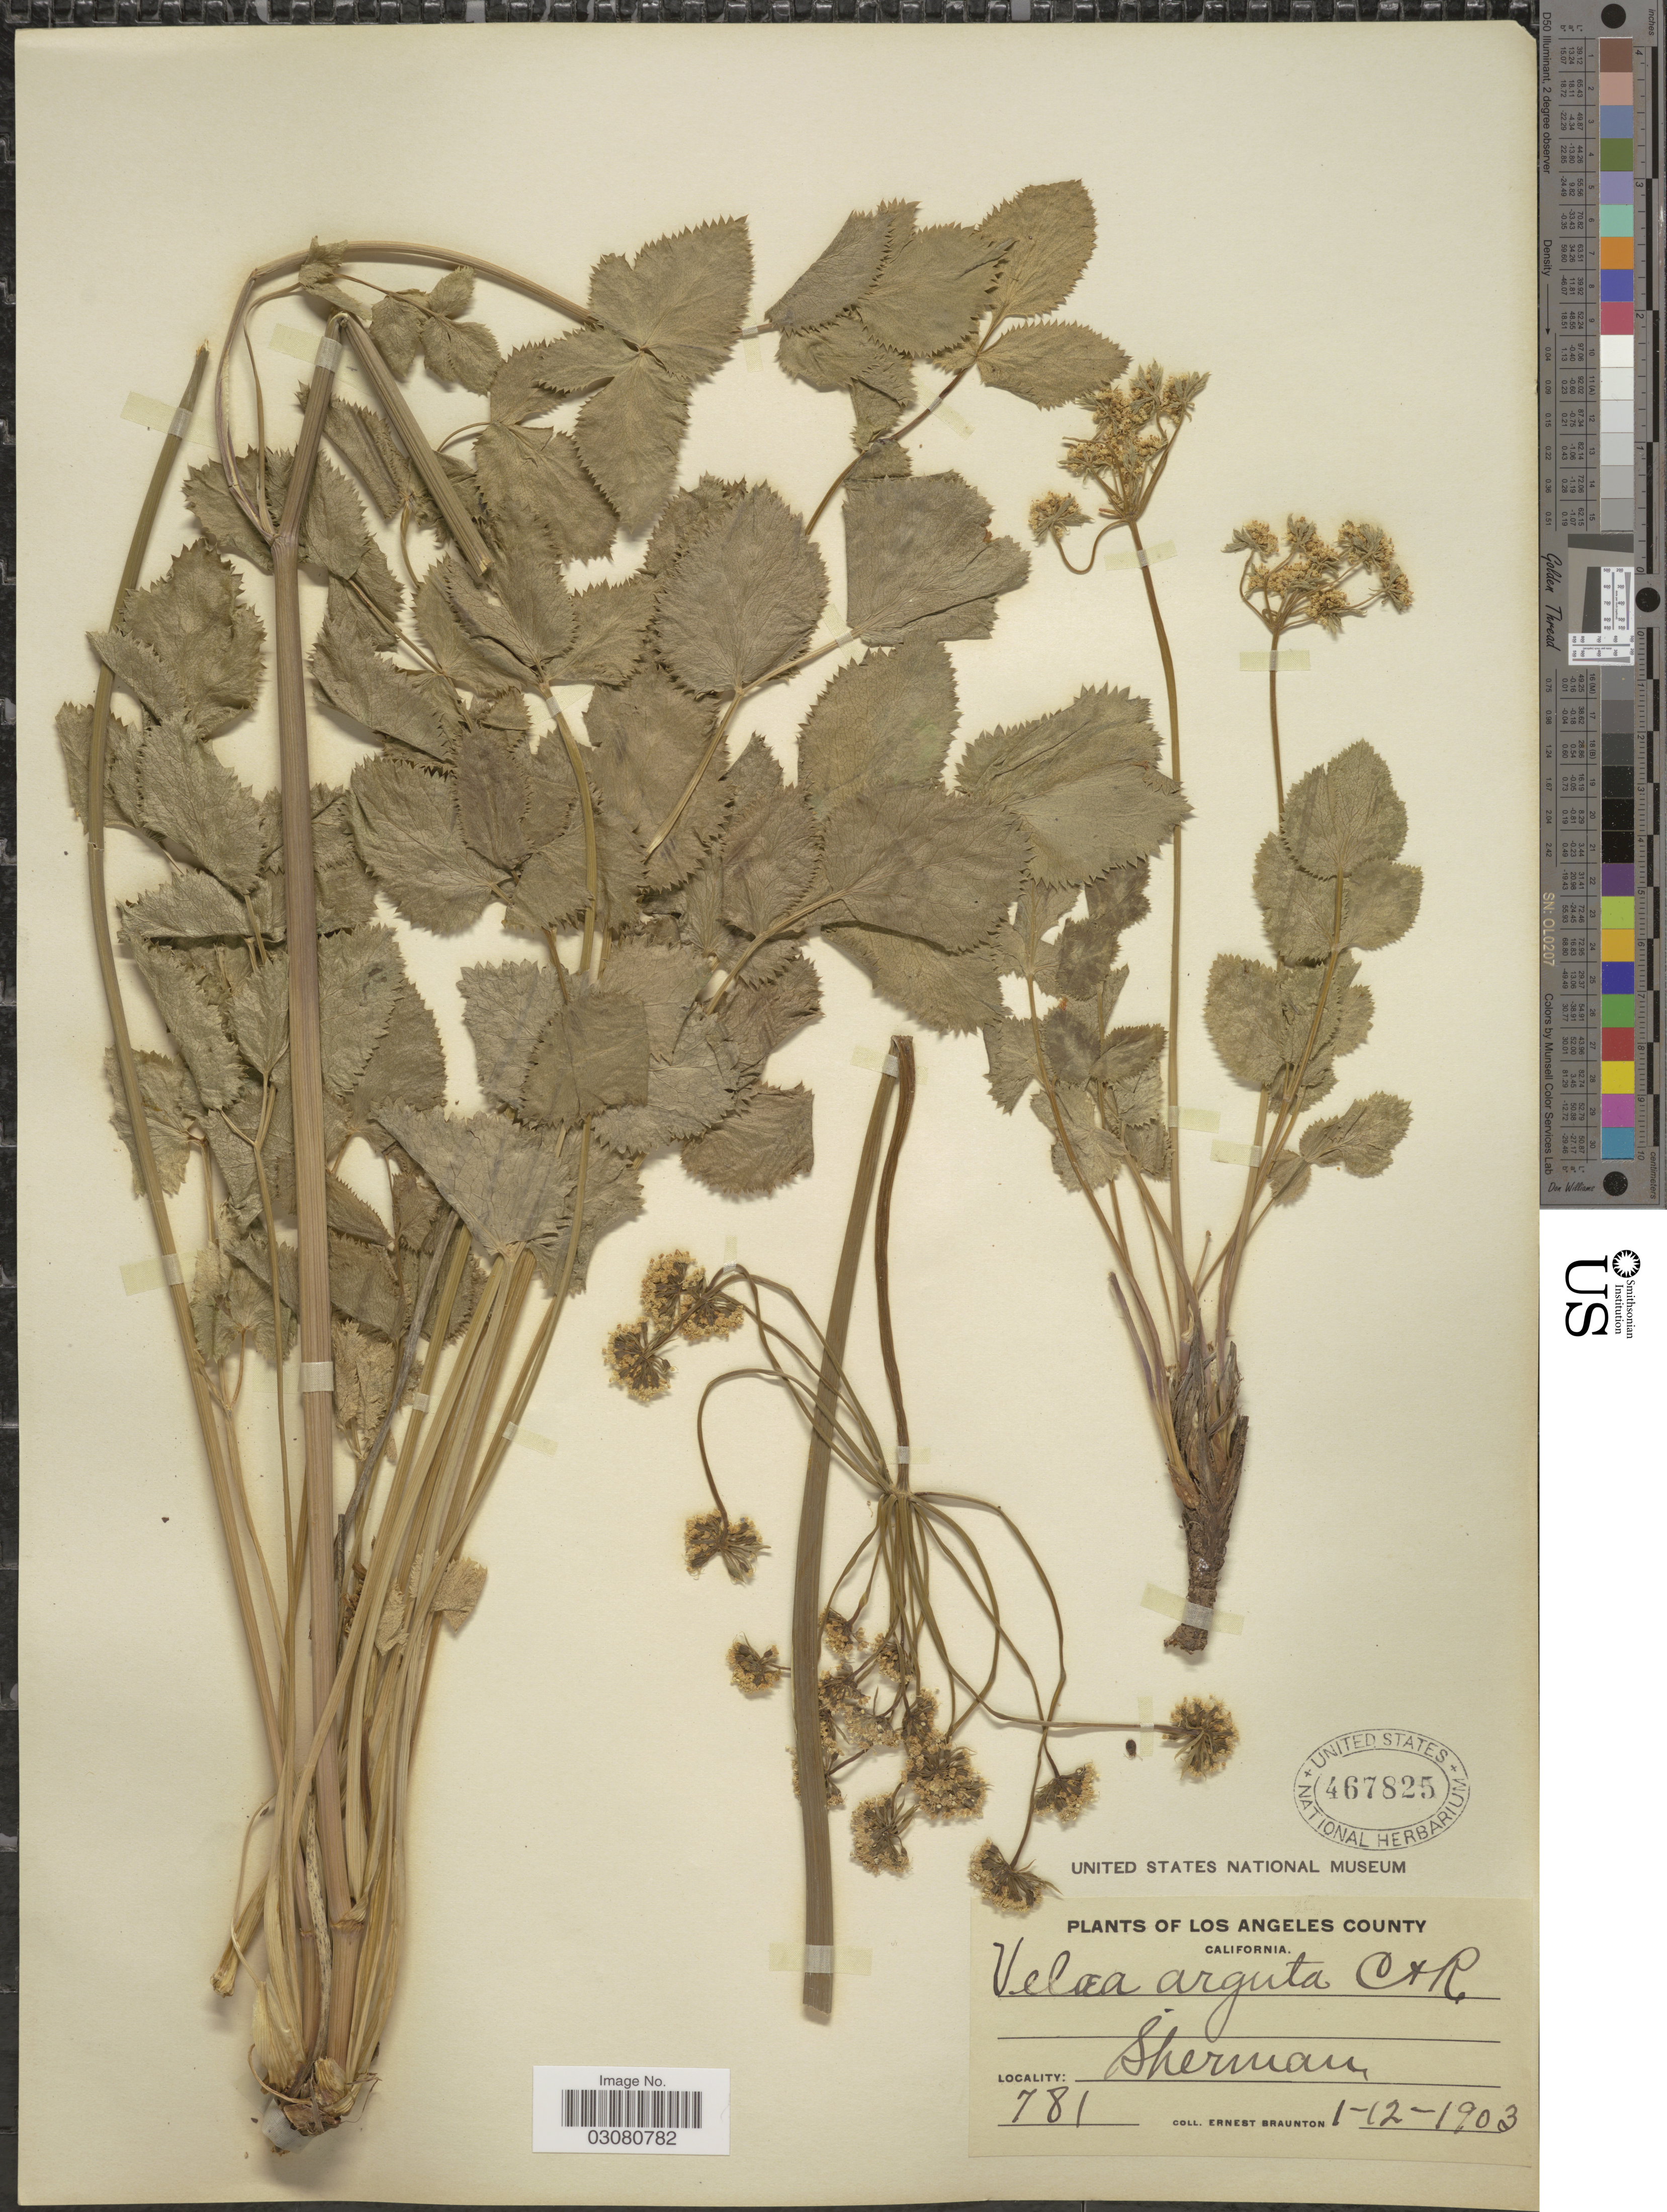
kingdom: Plantae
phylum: Tracheophyta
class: Magnoliopsida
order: Apiales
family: Apiaceae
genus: Tauschia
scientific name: Tauschia arguta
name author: (Torr.) J.F. Macbr.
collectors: E. Braunton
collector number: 781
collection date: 1903-01-12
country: United States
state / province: California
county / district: Los Angeles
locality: Los Angeles County. Sherman.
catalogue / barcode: US 467825